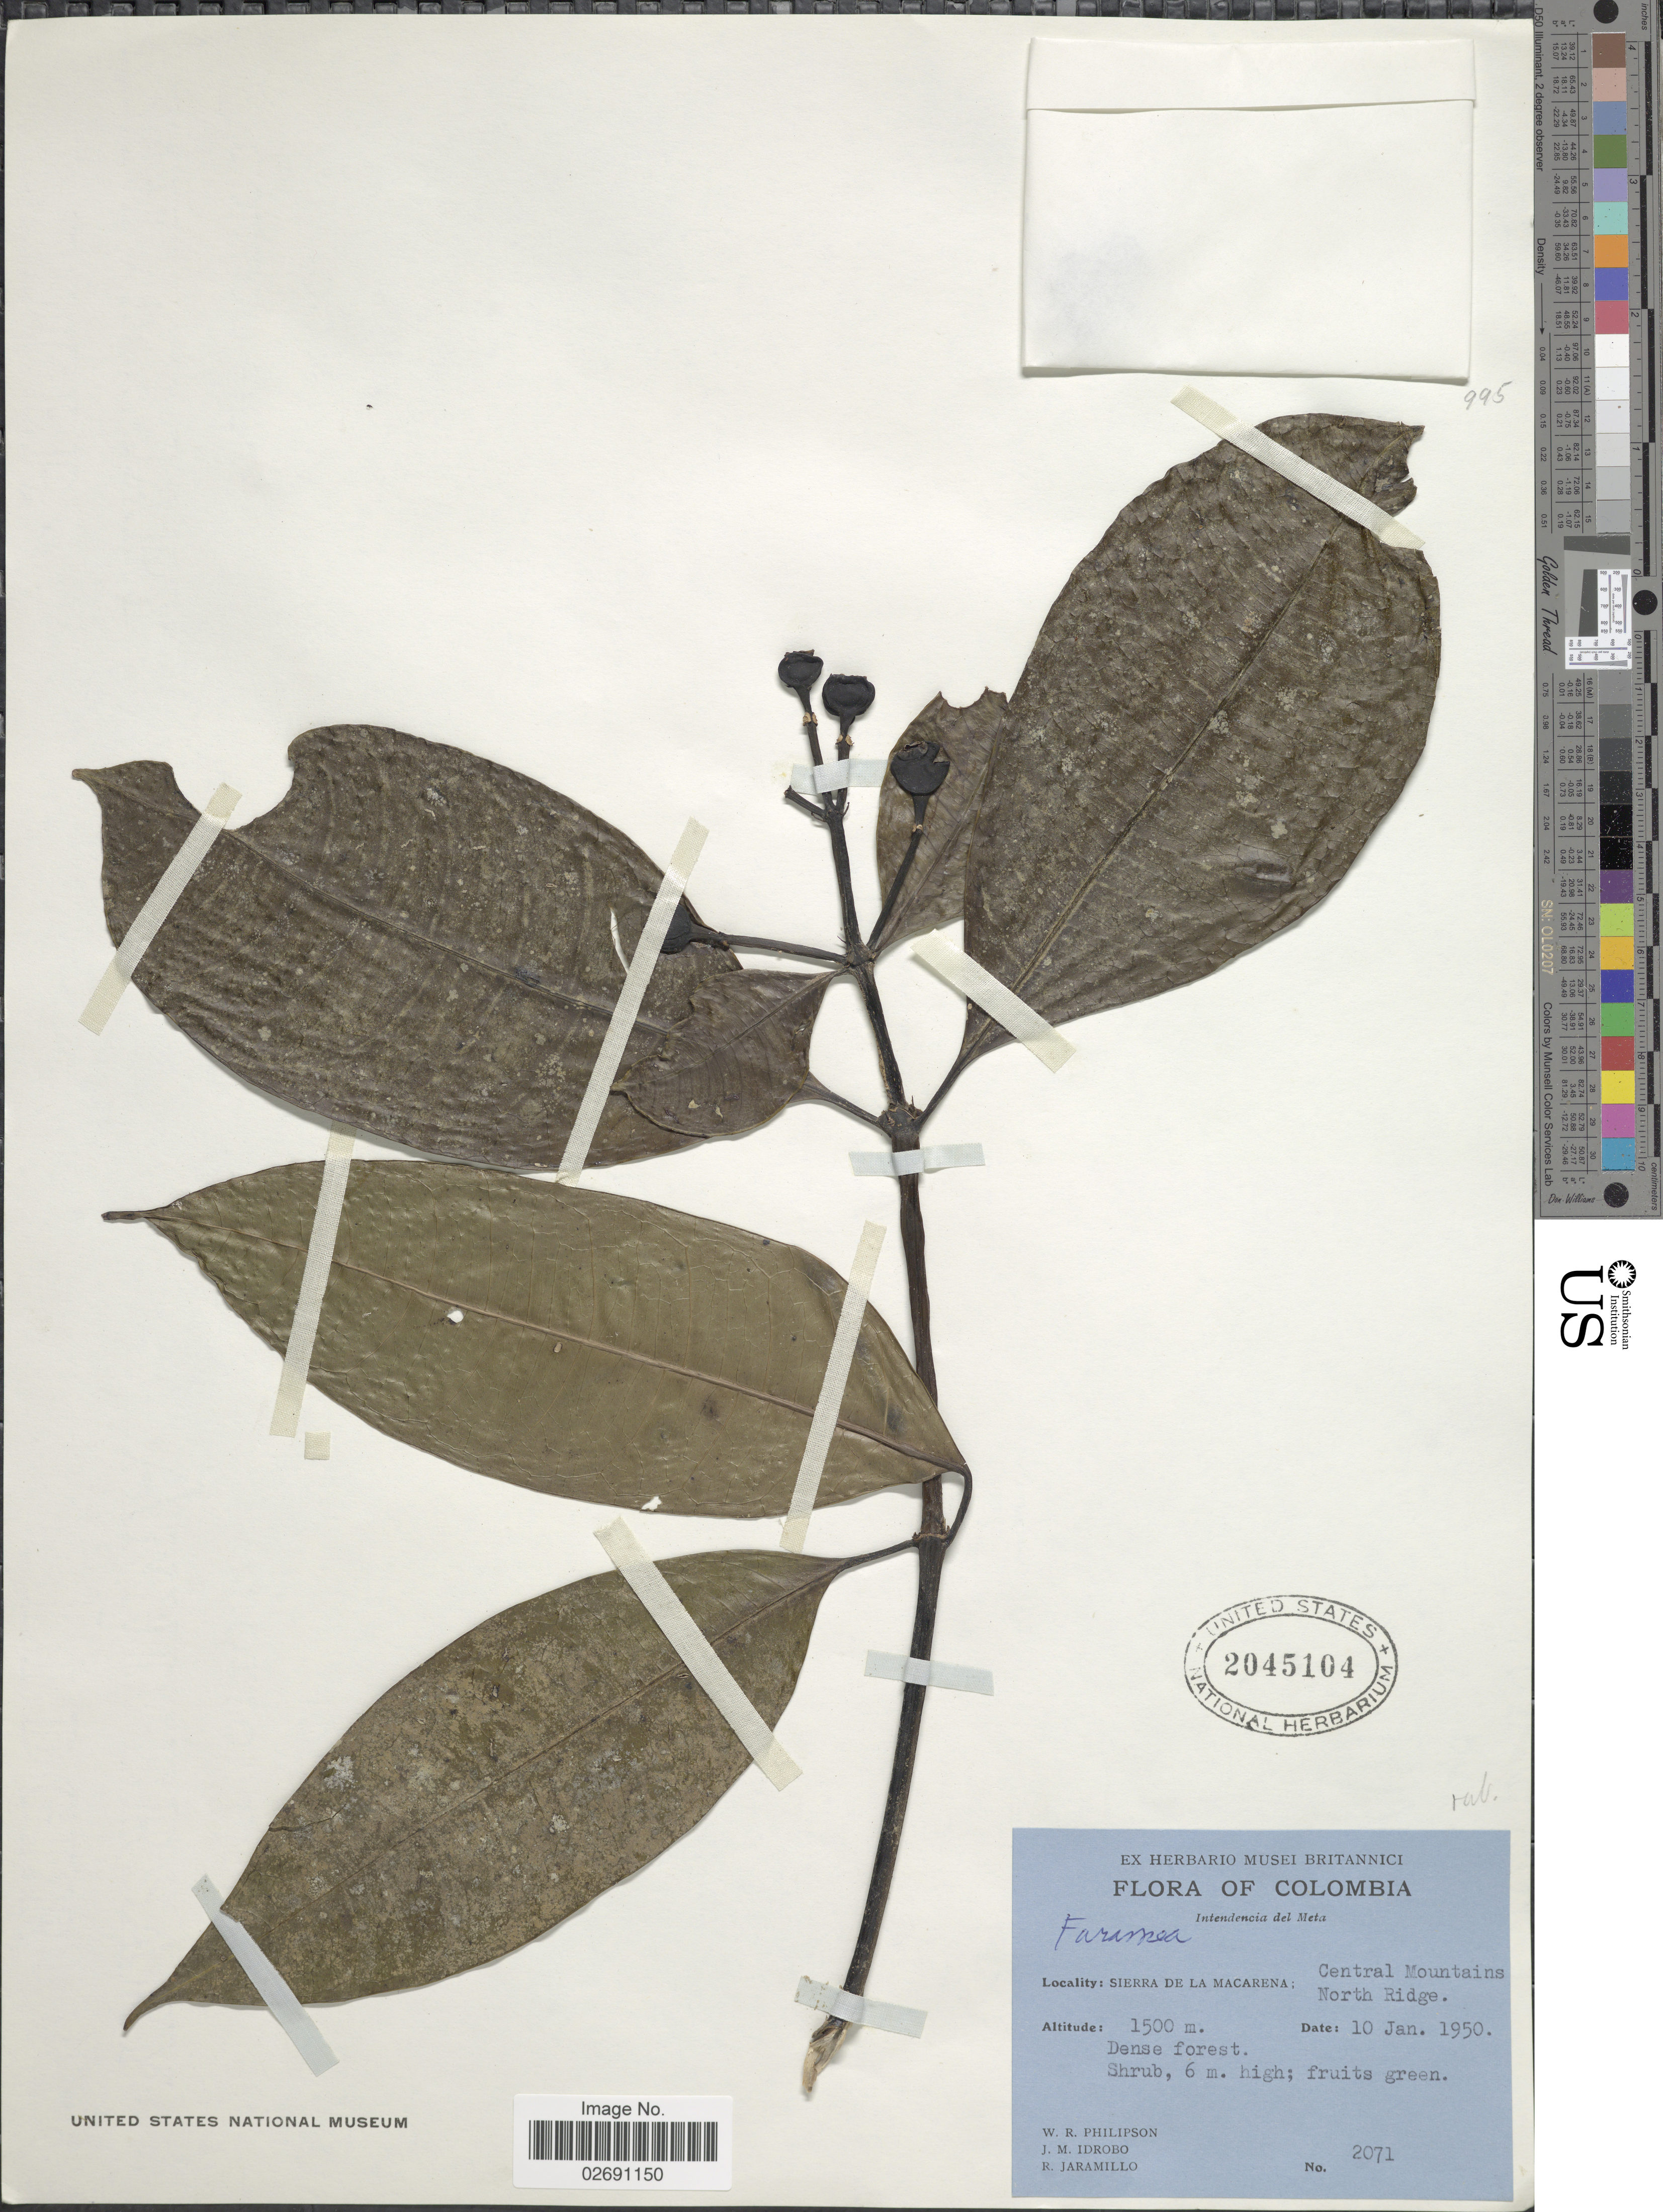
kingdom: Plantae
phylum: Tracheophyta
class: Magnoliopsida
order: Gentianales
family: Rubiaceae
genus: Faramea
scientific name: Faramea sp.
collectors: W. R. Philipson, J. M. Idrobo & R. Jaramillo M.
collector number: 2071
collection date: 1950-01-10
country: Colombia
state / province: Meta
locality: Sierra De La Macarena; Central Mountains, North Ridge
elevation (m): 1500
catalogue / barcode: US 2045104